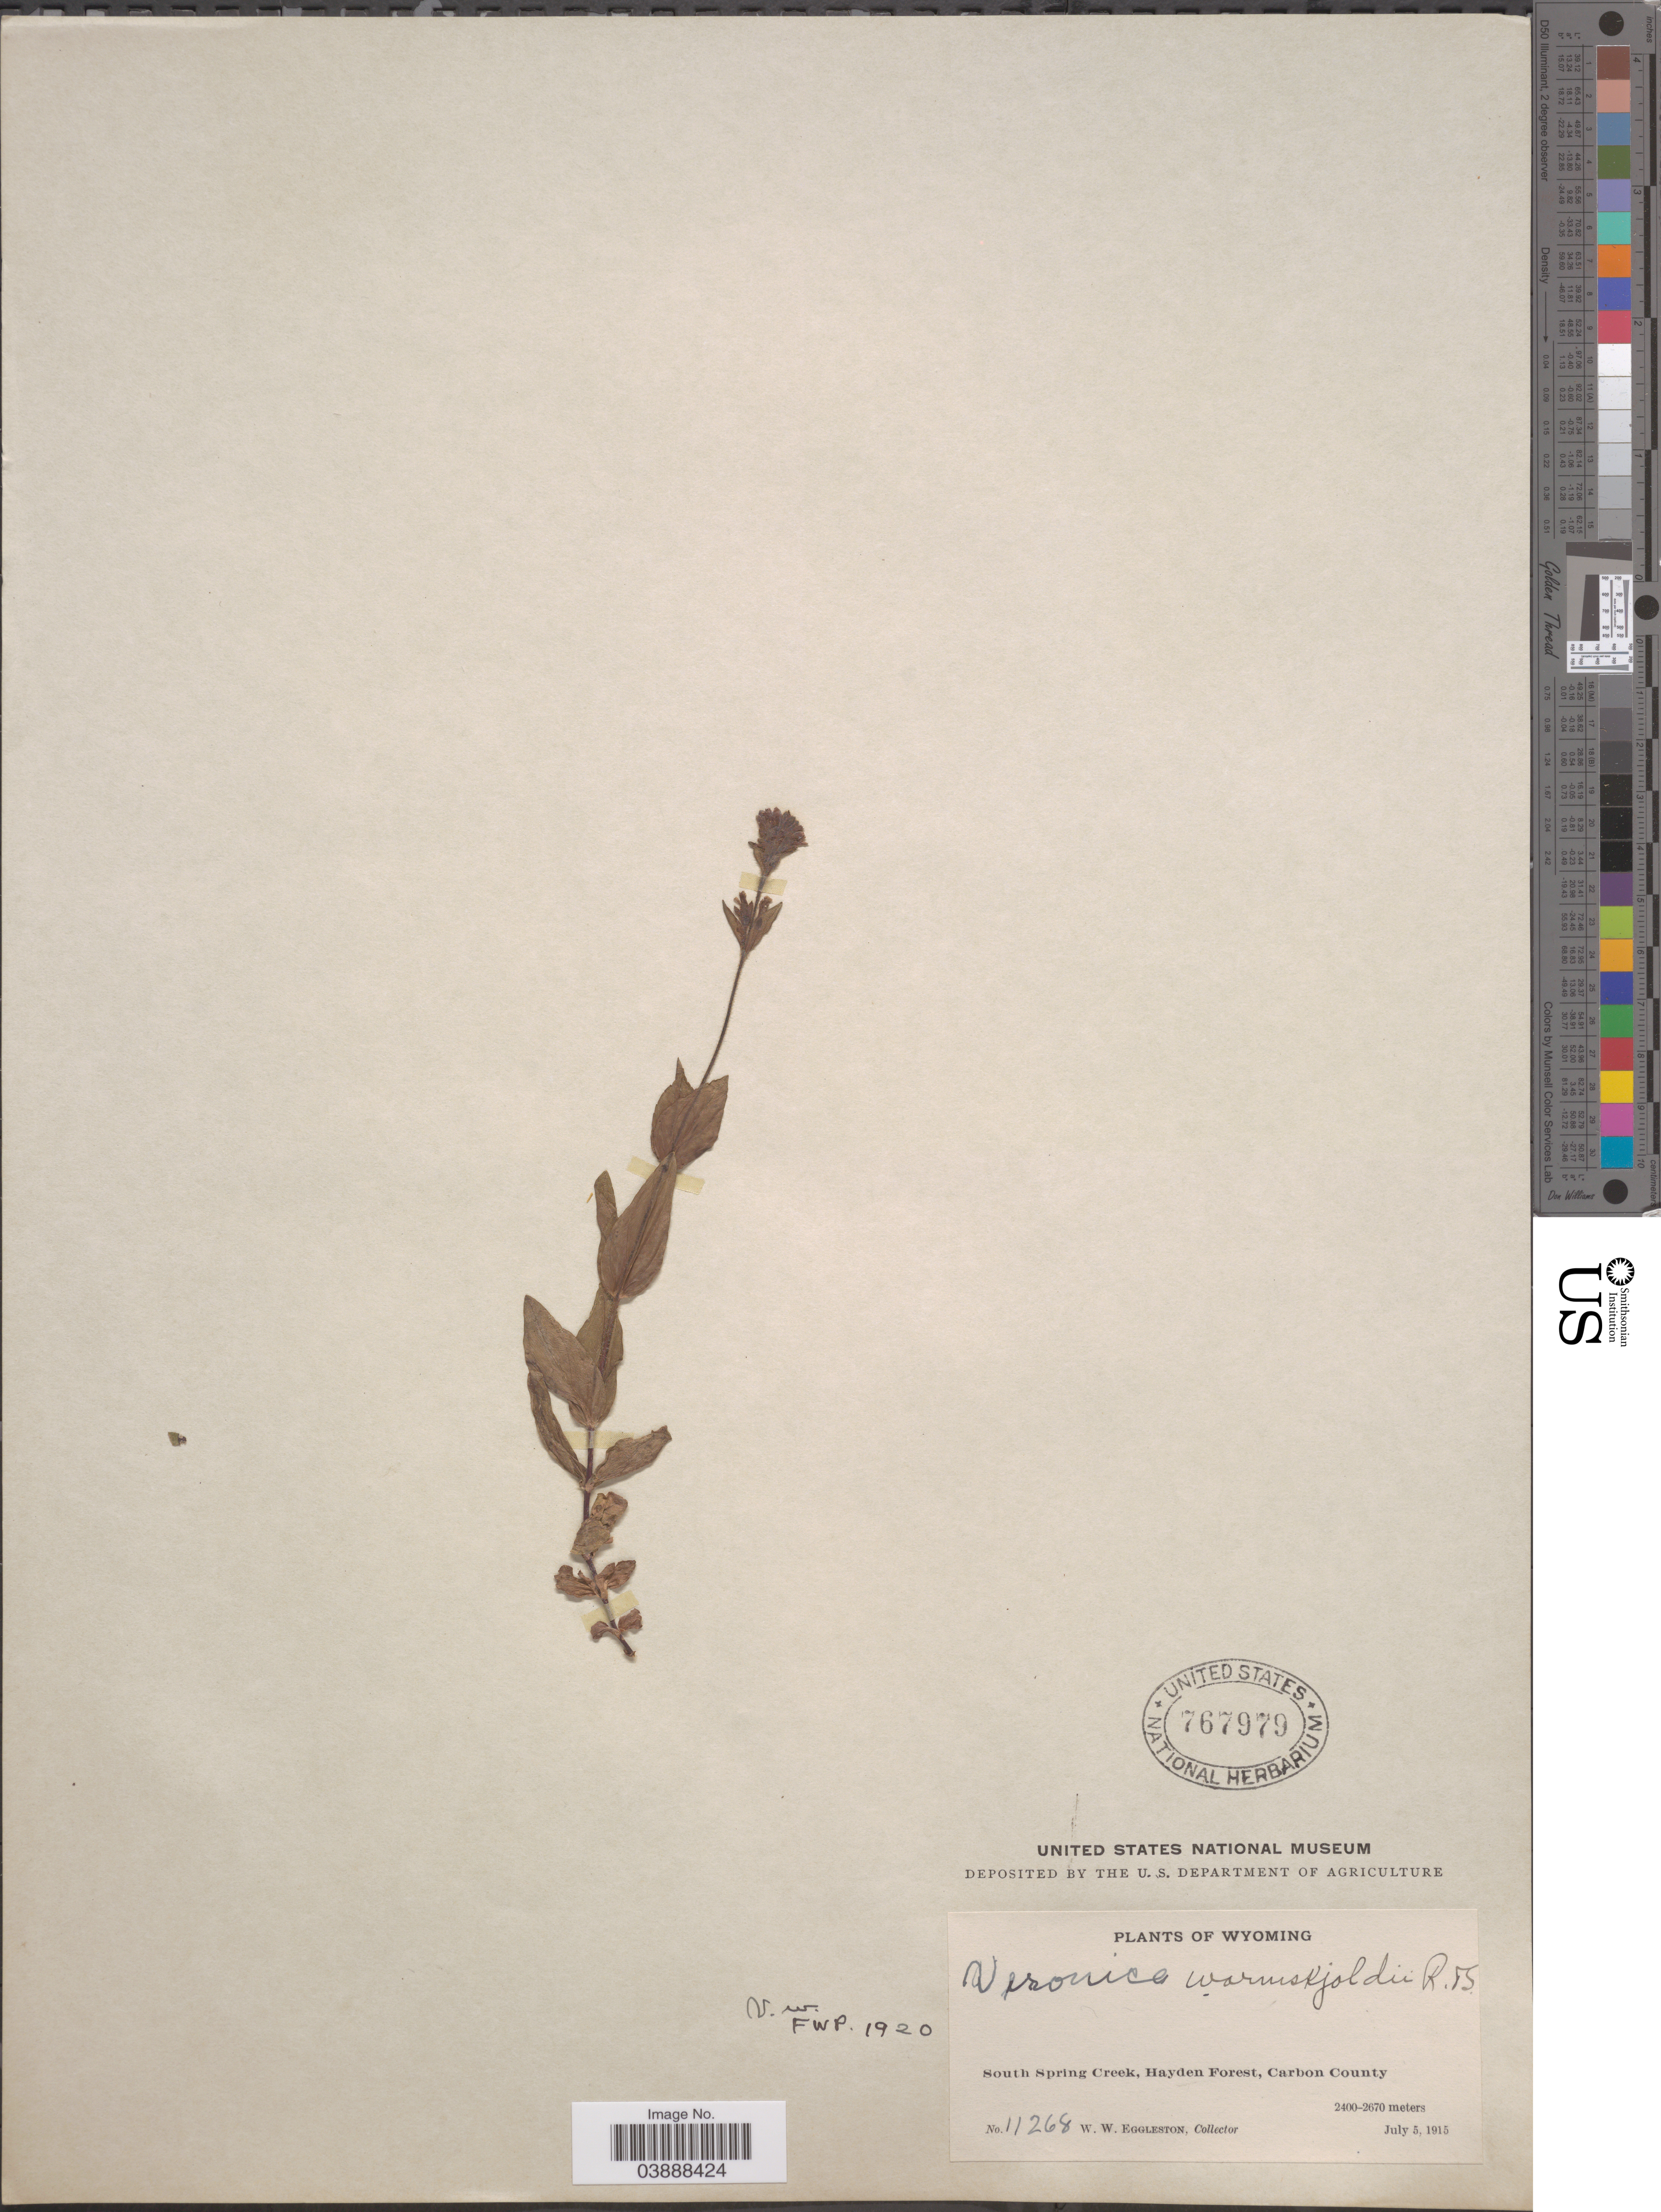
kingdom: Plantae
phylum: Tracheophyta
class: Magnoliopsida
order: Lamiales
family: Plantaginaceae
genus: Veronica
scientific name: Veronica wormskjoldii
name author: Roem. & Schult.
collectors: W. W. Eggleston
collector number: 11268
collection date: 1915-07-05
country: United States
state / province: Wyoming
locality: South Spring Creek, Hayden Forest, Carbon County.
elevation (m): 2400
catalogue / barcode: US 767979